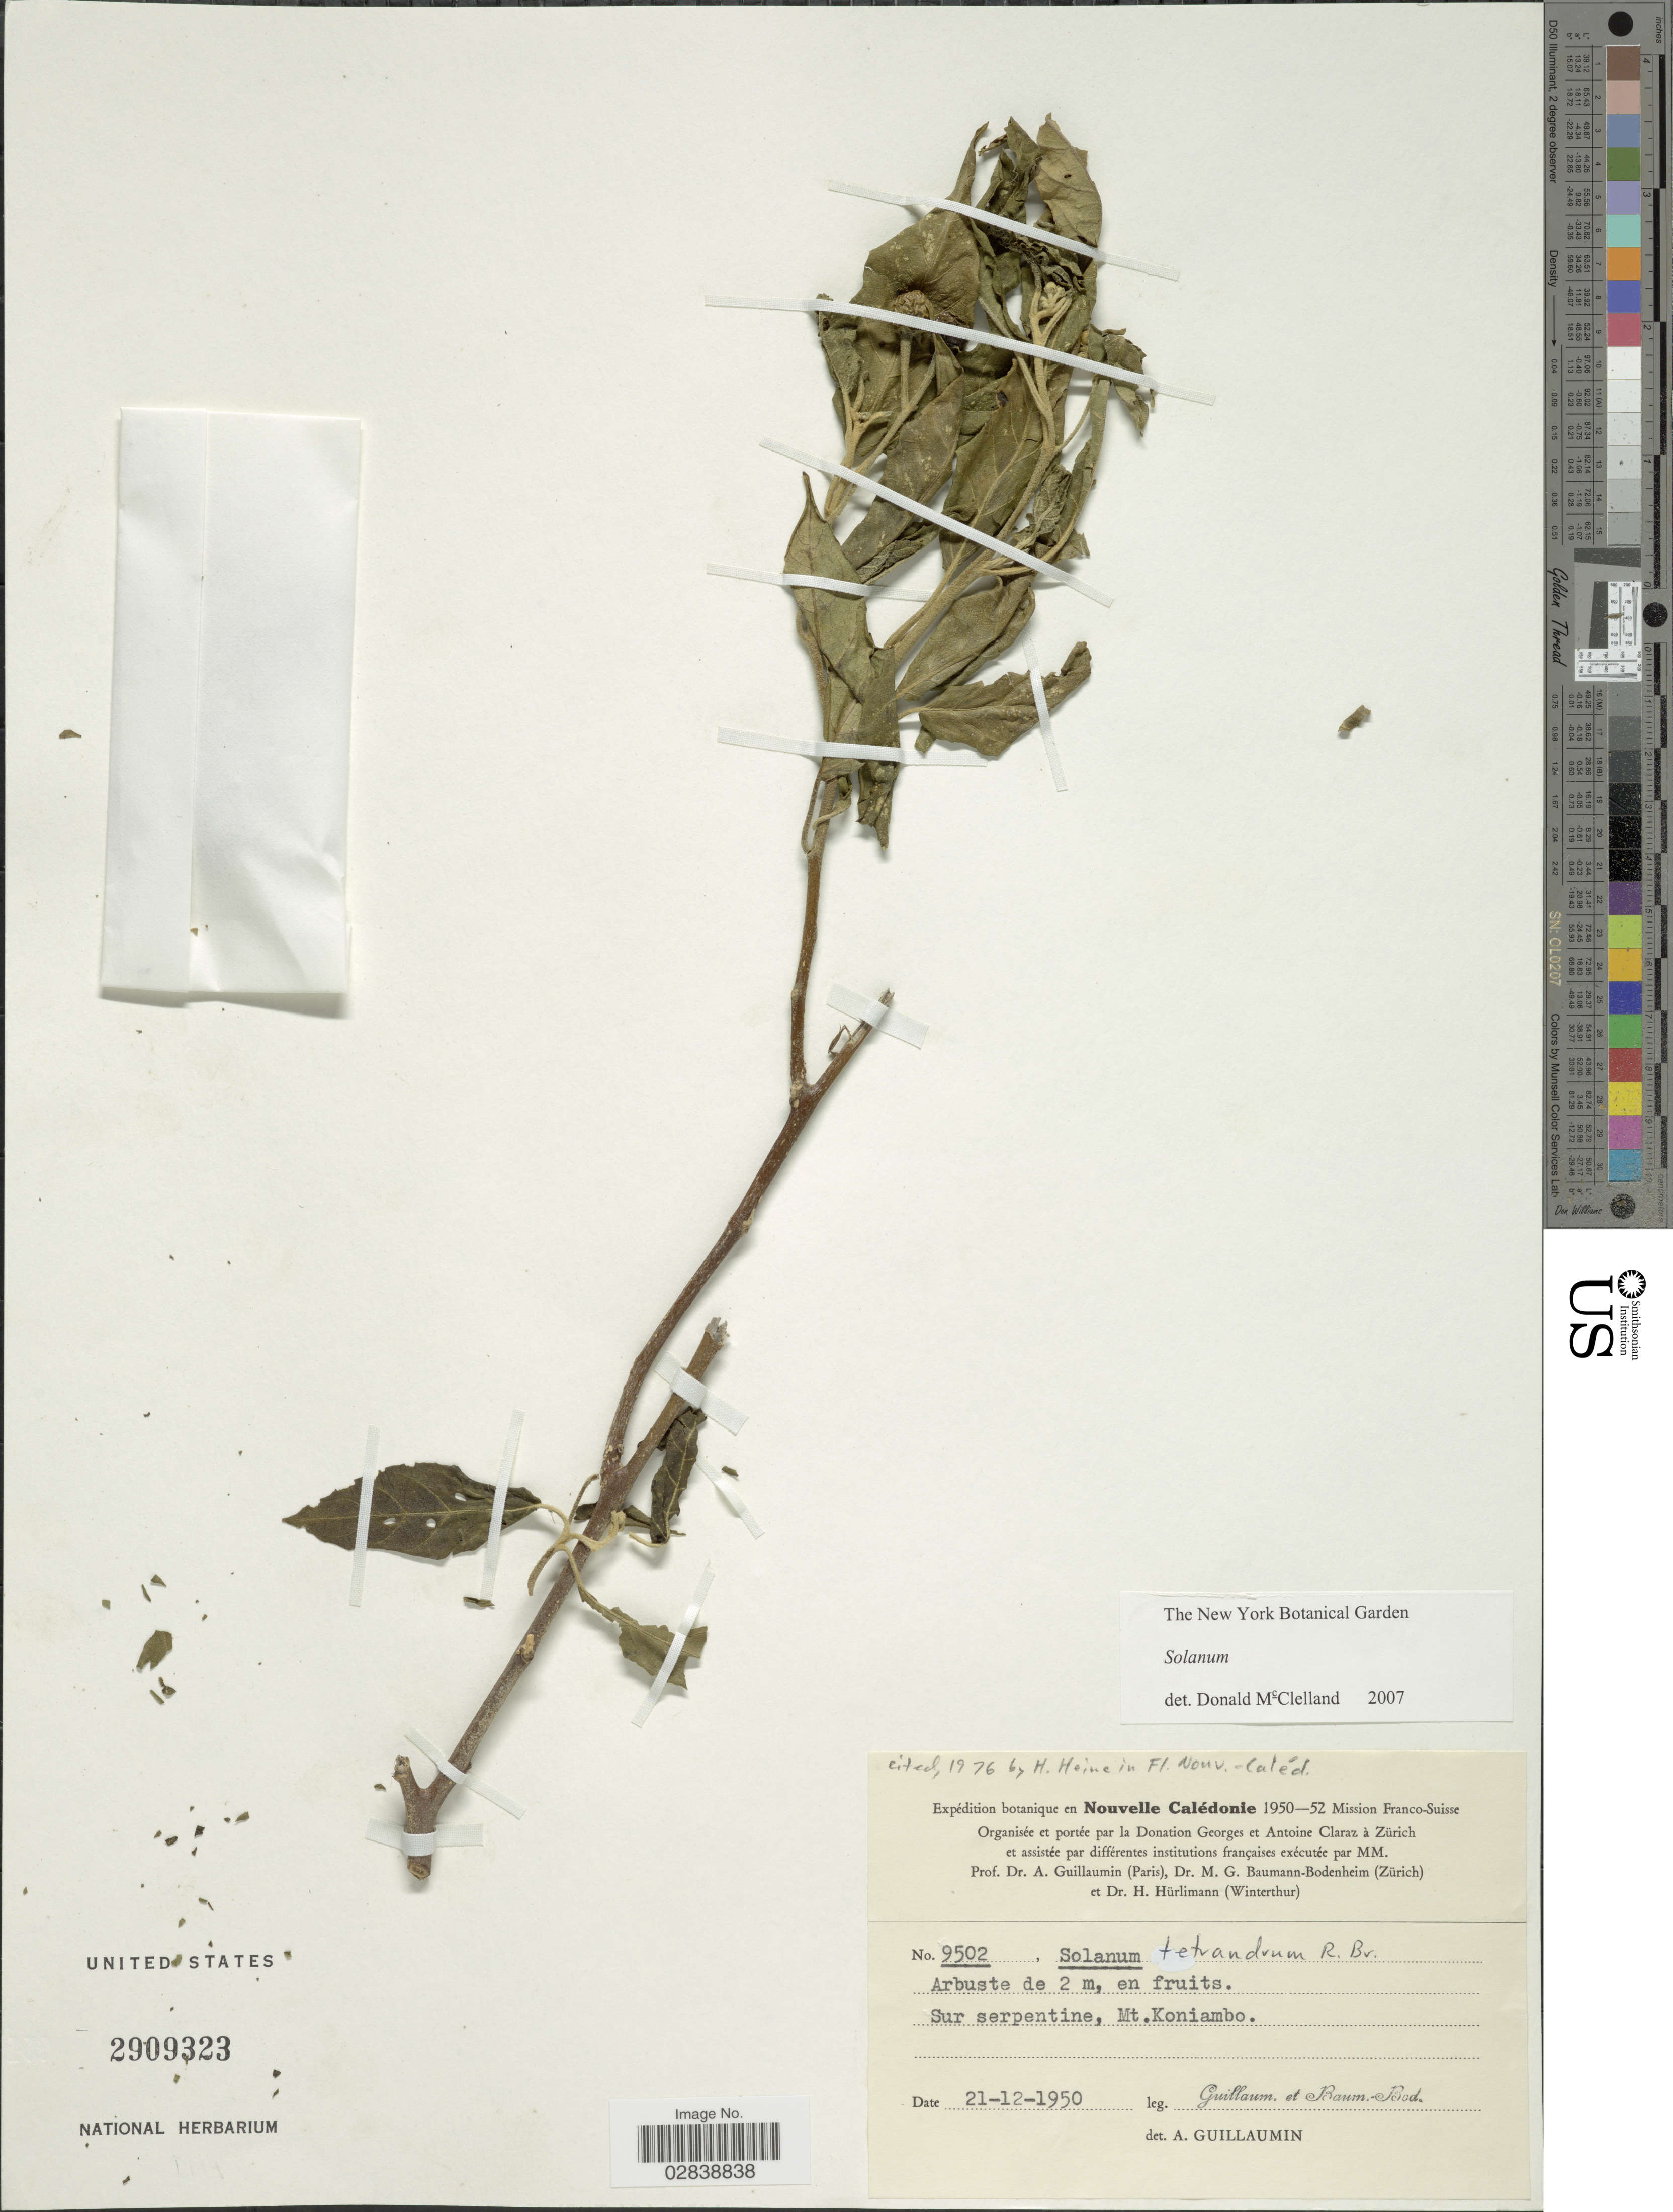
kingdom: Plantae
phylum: Tracheophyta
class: Magnoliopsida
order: Solanales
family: Solanaceae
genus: Solanum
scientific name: Solanum tetrandrum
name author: R. Br.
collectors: A. Guillaumin & M. G. Baumann-Bodenheim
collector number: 9502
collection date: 1950-12-21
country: New Caledonia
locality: Sur serpentine, Mt. Koniambo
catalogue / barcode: US 2909323